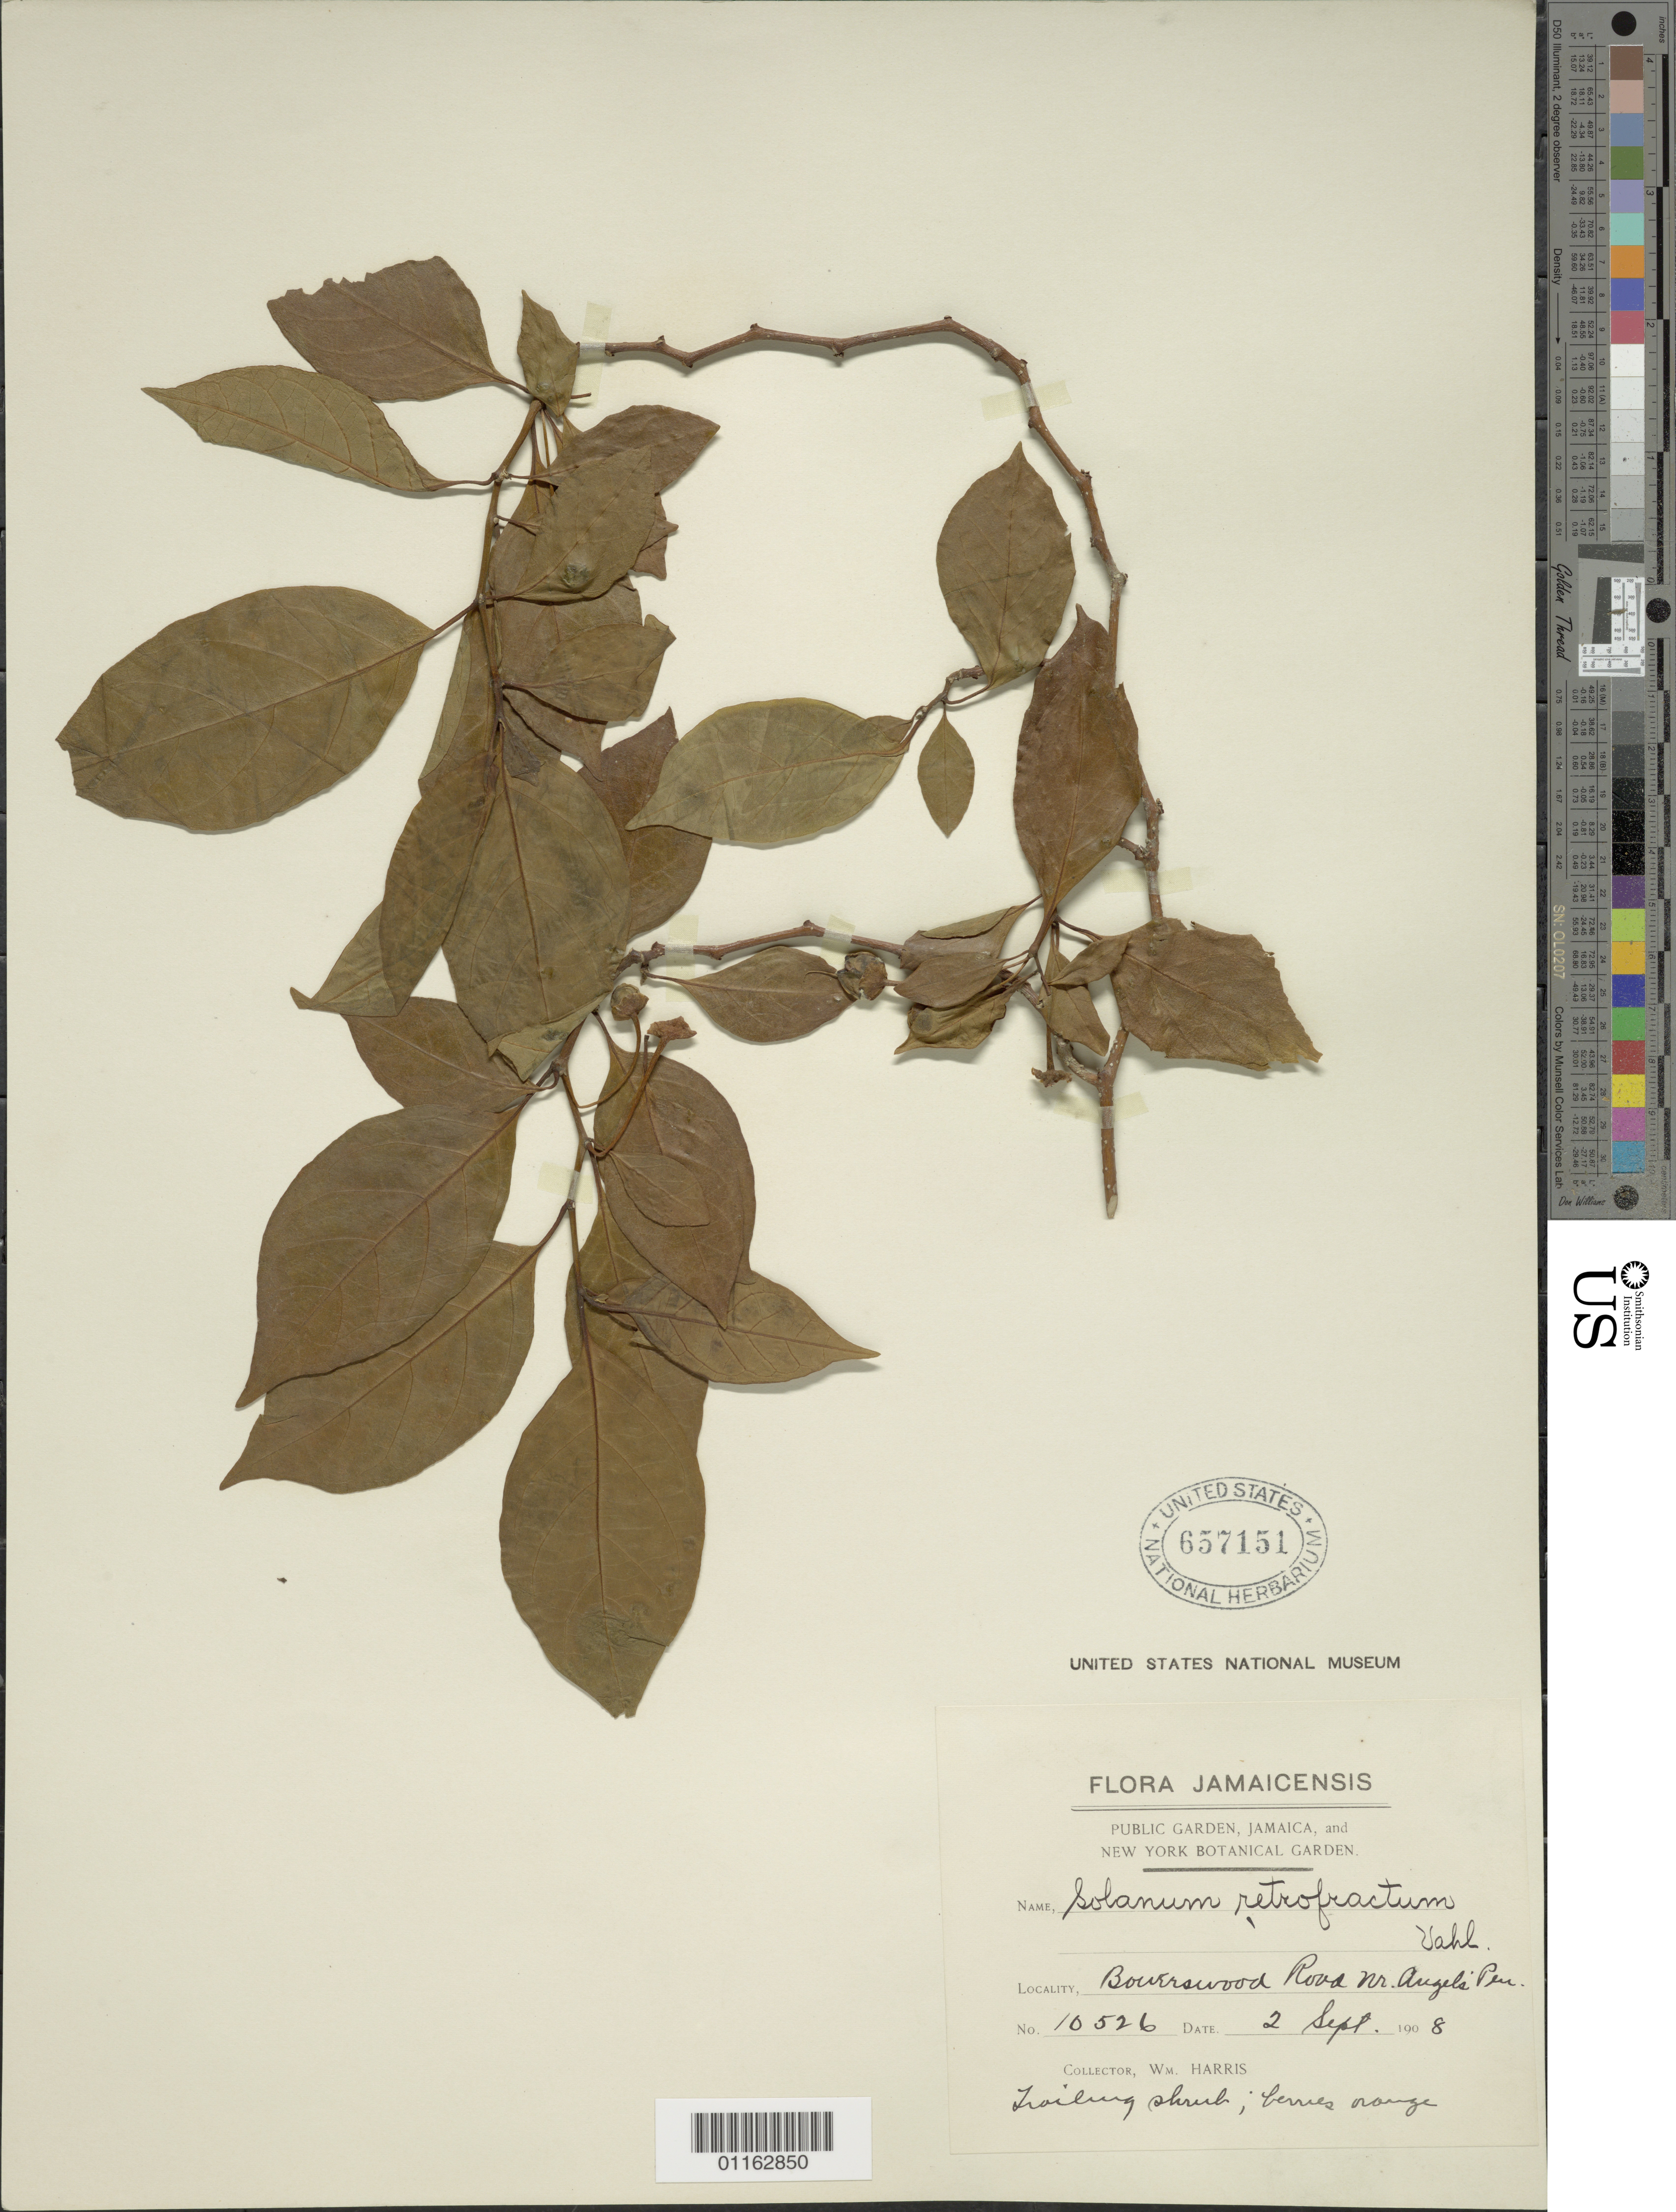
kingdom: Plantae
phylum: Tracheophyta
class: Magnoliopsida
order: Solanales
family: Solanaceae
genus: Solanum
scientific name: Solanum retrofractum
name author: Vahl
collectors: W. Harris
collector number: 10526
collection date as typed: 02 Sep 1908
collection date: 1908-09-02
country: Jamaica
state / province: Saint Catherine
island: Jamaica I.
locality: Bourrrswood Rova near Angel's Peninsula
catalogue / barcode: US 657151